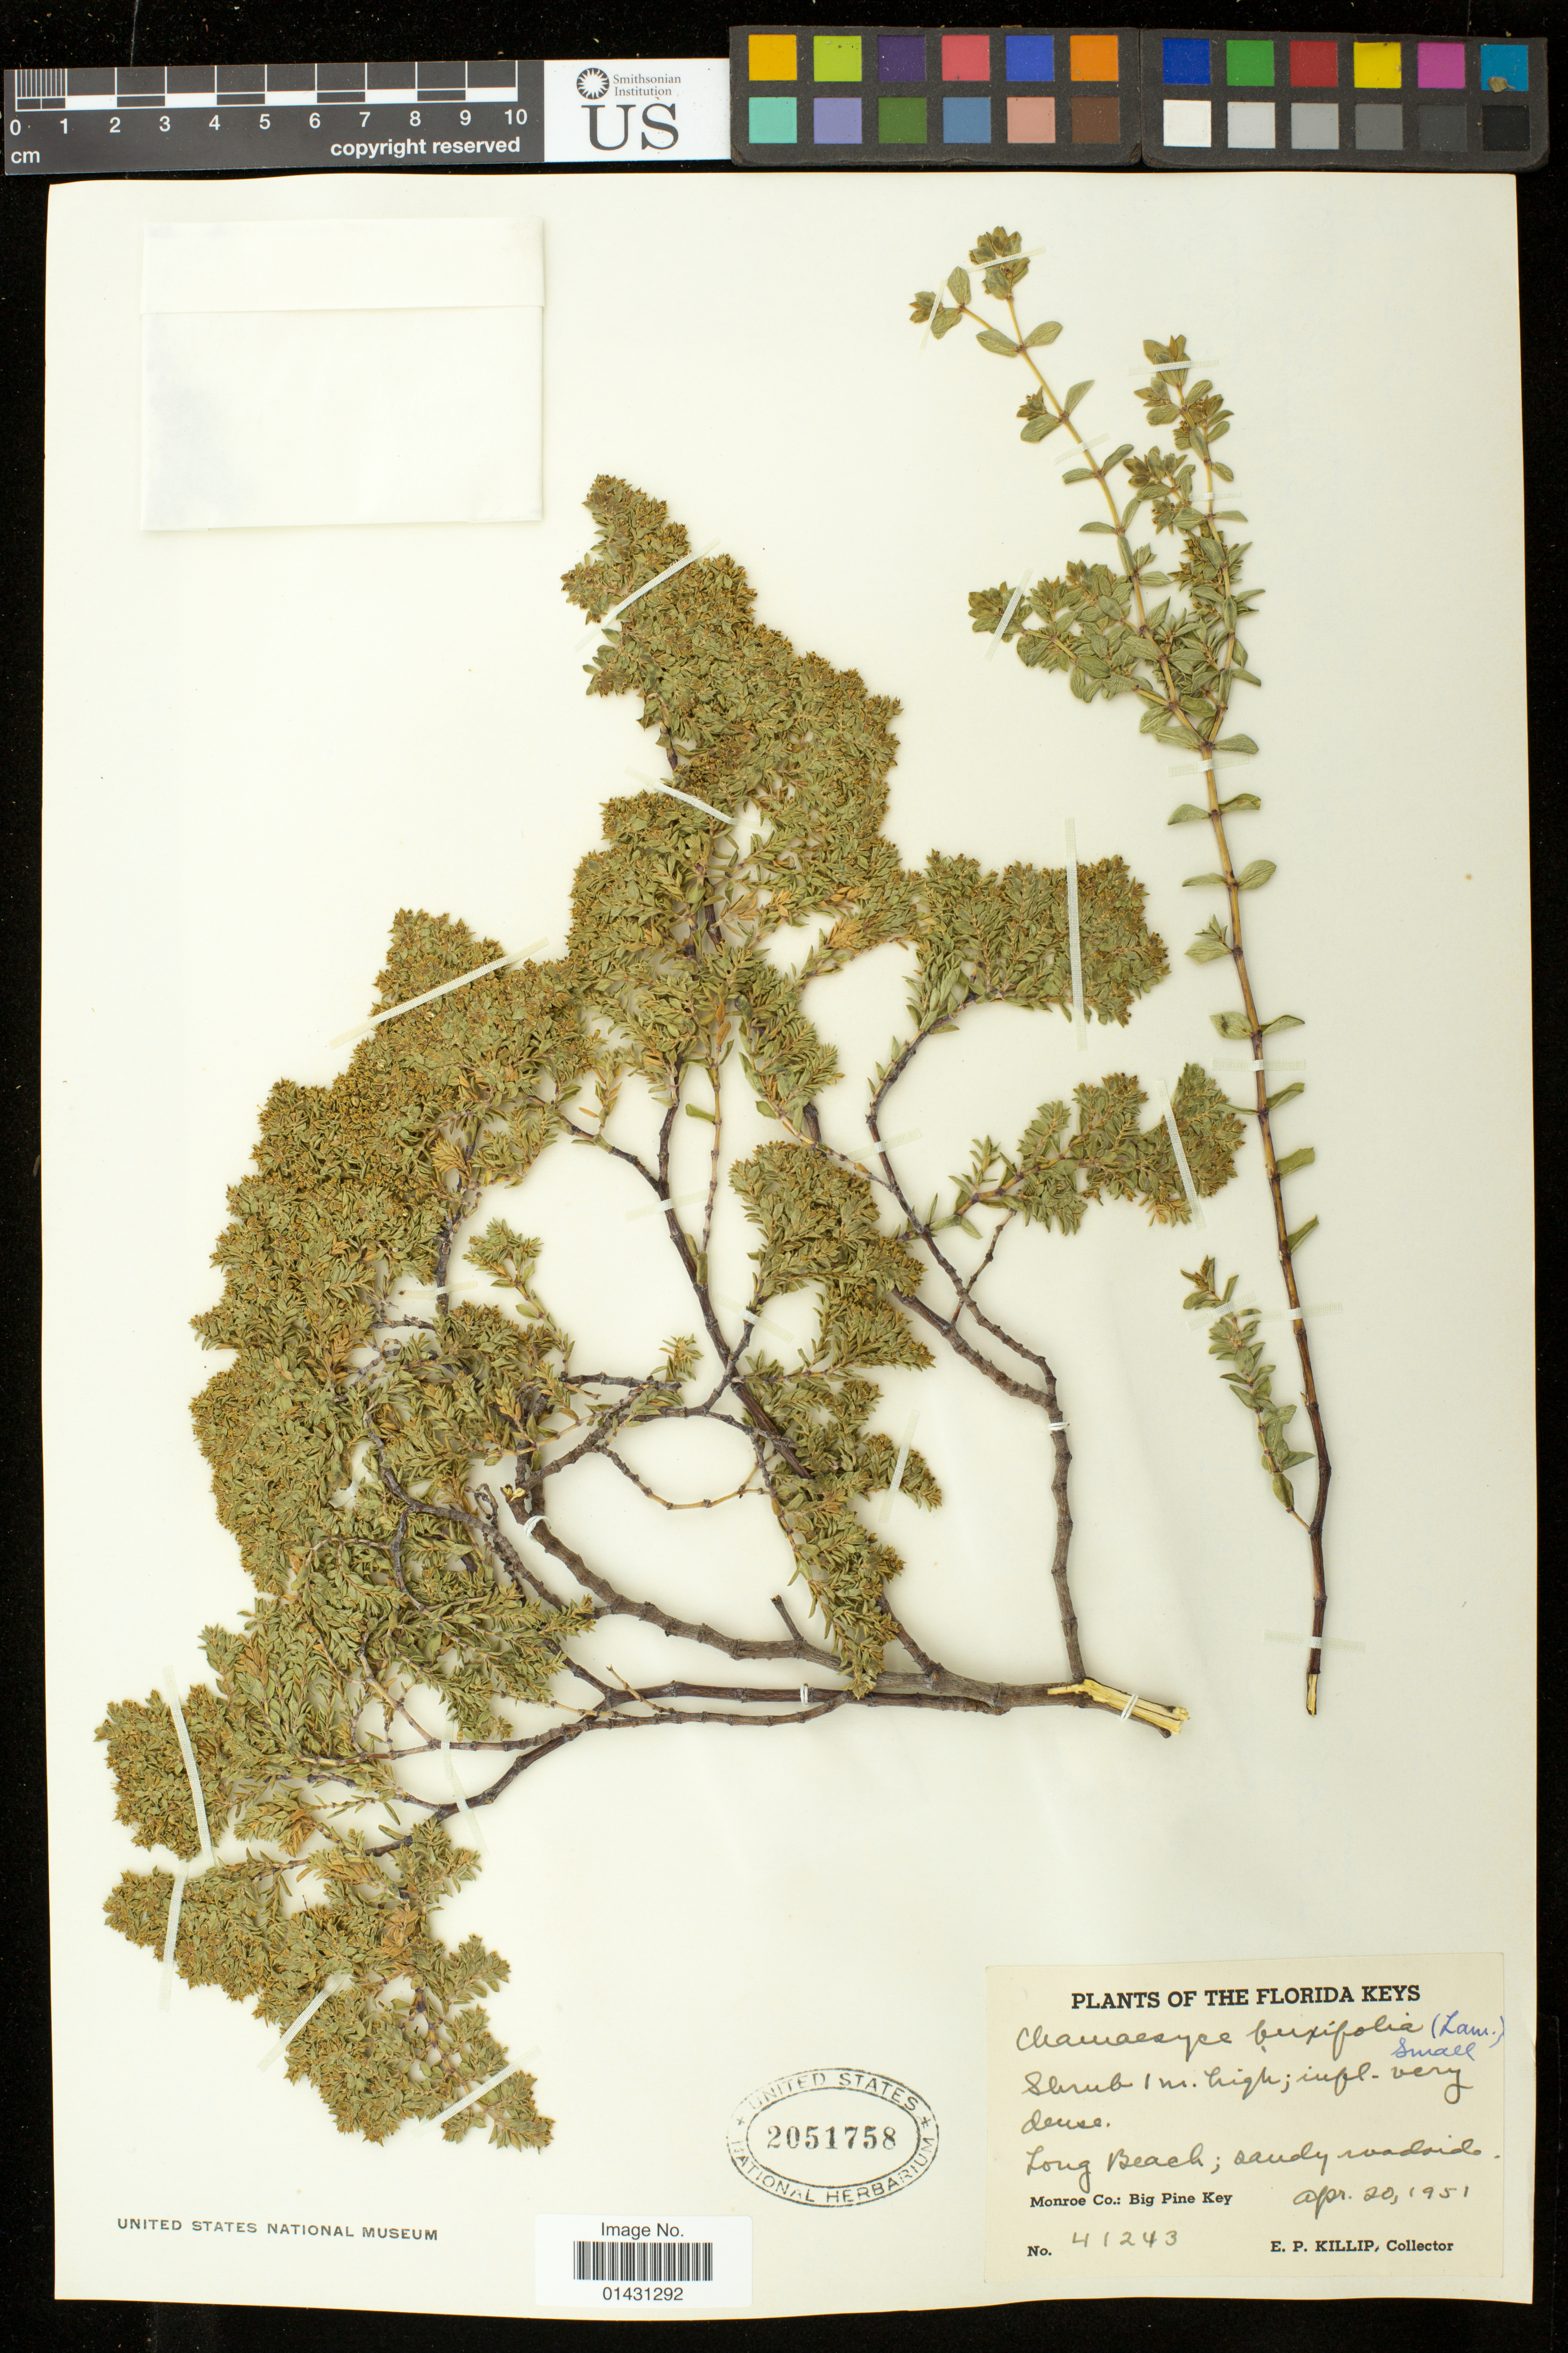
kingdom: Plantae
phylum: Tracheophyta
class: Magnoliopsida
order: Malpighiales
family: Euphorbiaceae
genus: Euphorbia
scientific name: Euphorbia mesembryanthemifolia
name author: Jacq.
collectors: E. P. Killip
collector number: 41243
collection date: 1951-04-20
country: United States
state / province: Florida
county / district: Monroe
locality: Long Beach, Big Pine Key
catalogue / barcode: US 2051758